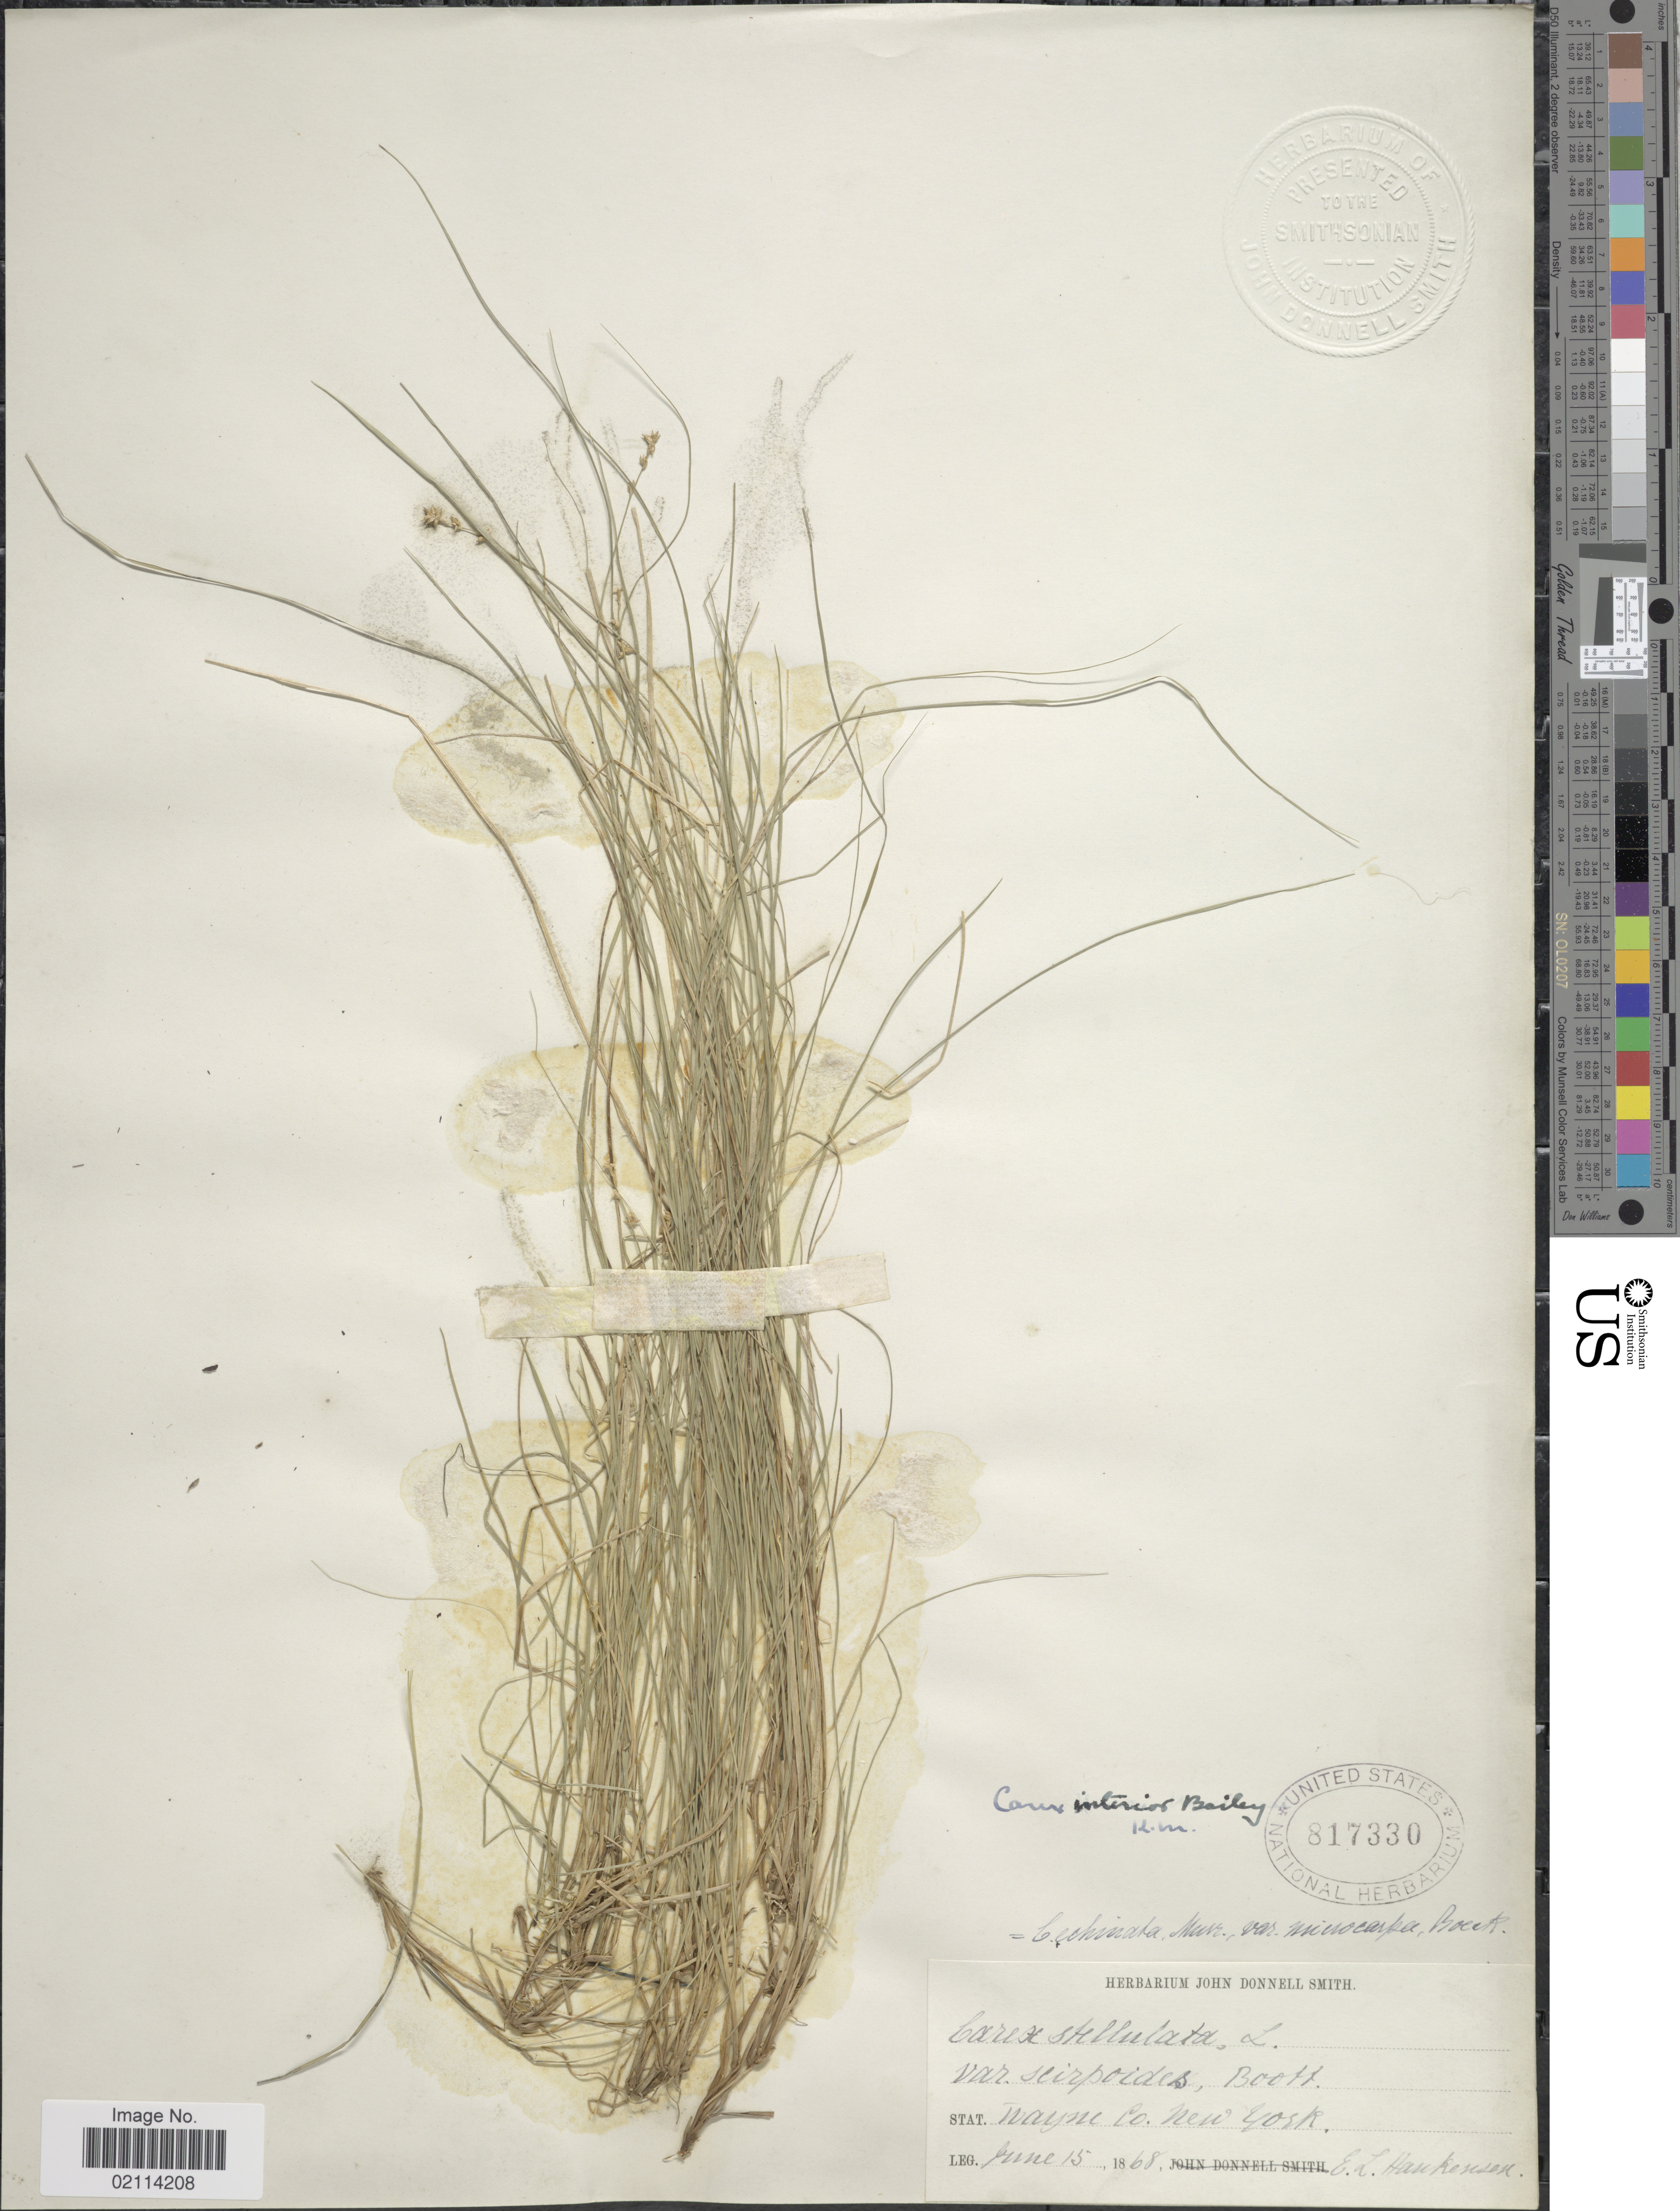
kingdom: Plantae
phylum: Tracheophyta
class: Liliopsida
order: Poales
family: Cyperaceae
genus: Carex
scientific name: Carex interior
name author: L.H. Bailey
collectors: E. Hankenson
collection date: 1868-06-15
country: United States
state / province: New York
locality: Wayne Co.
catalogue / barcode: US 817330